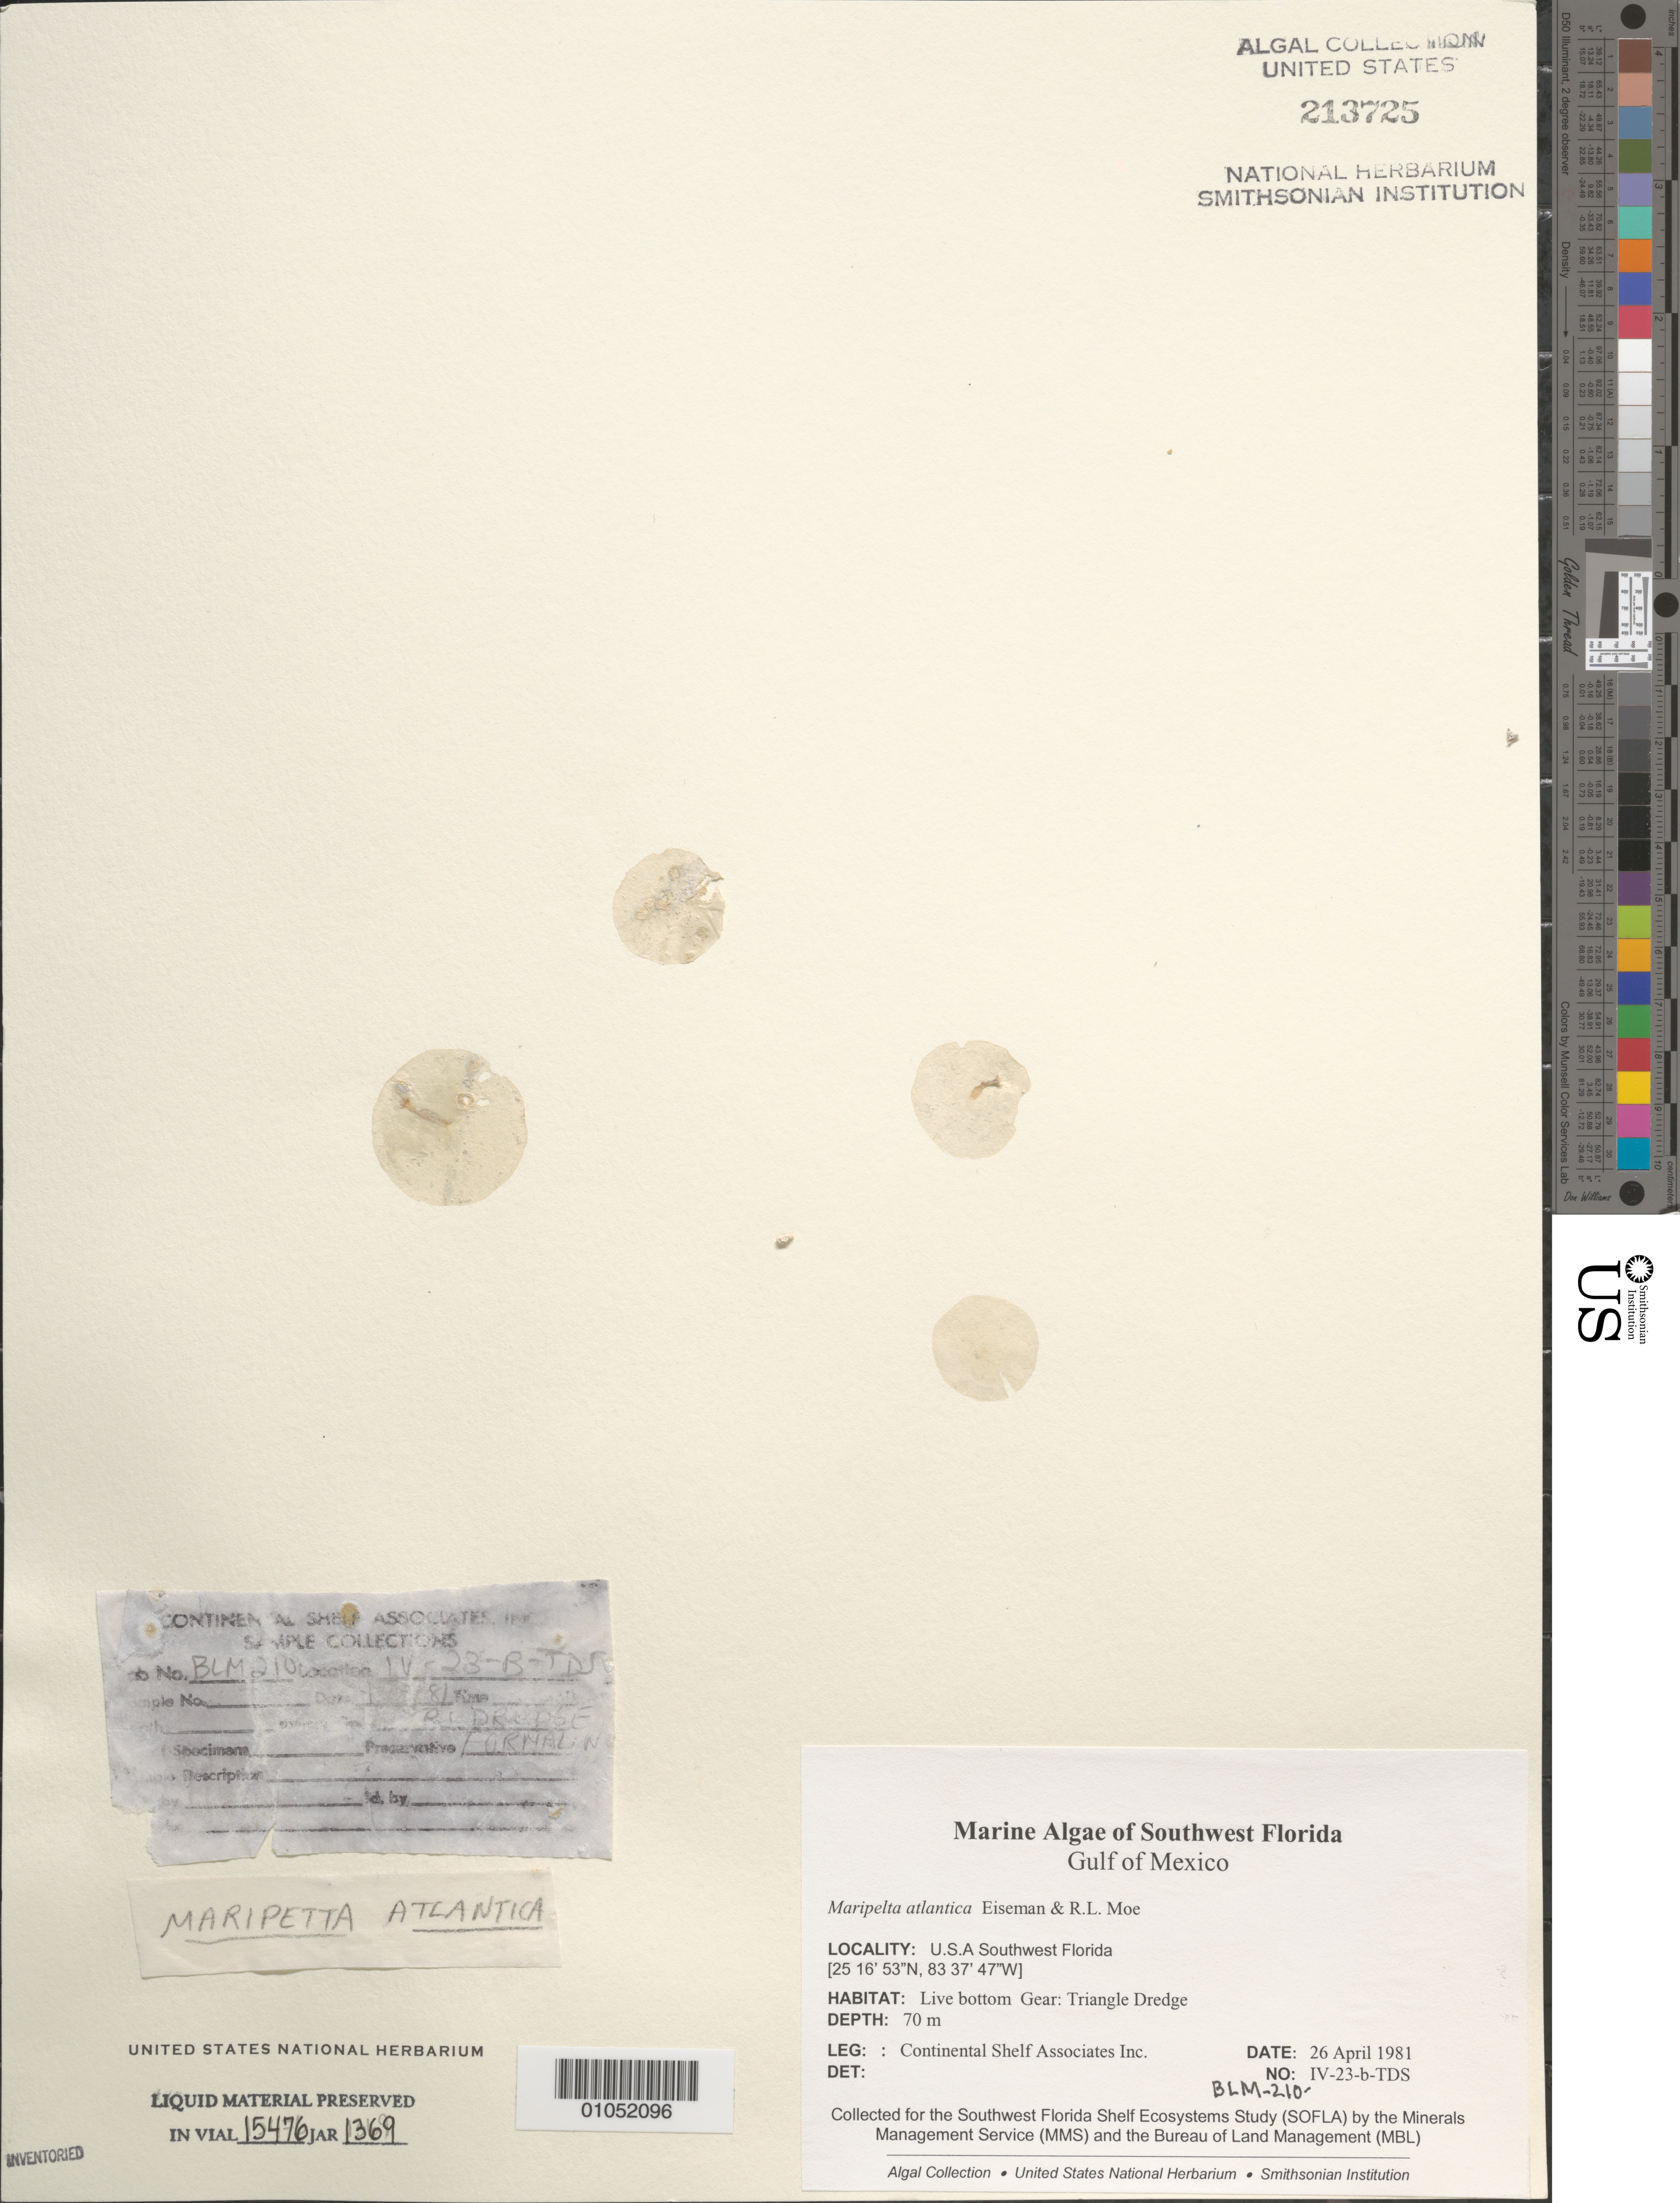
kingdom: Plantae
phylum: Rhodophyta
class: Florideophyceae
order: Rhodymeniales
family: Rhodymeniaceae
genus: Maripelta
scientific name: Maripelta atlantica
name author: Eiseman & R.L. Moe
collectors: Continental Shelf Associates for the MMS/BLM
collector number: BLM-210-IV-23-B-TDS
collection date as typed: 26 Apr 1981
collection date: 1981-04-26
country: United States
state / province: Florida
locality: Gulf of Mexico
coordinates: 25 16'53"N, 83 37'47"W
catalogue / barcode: US 213725